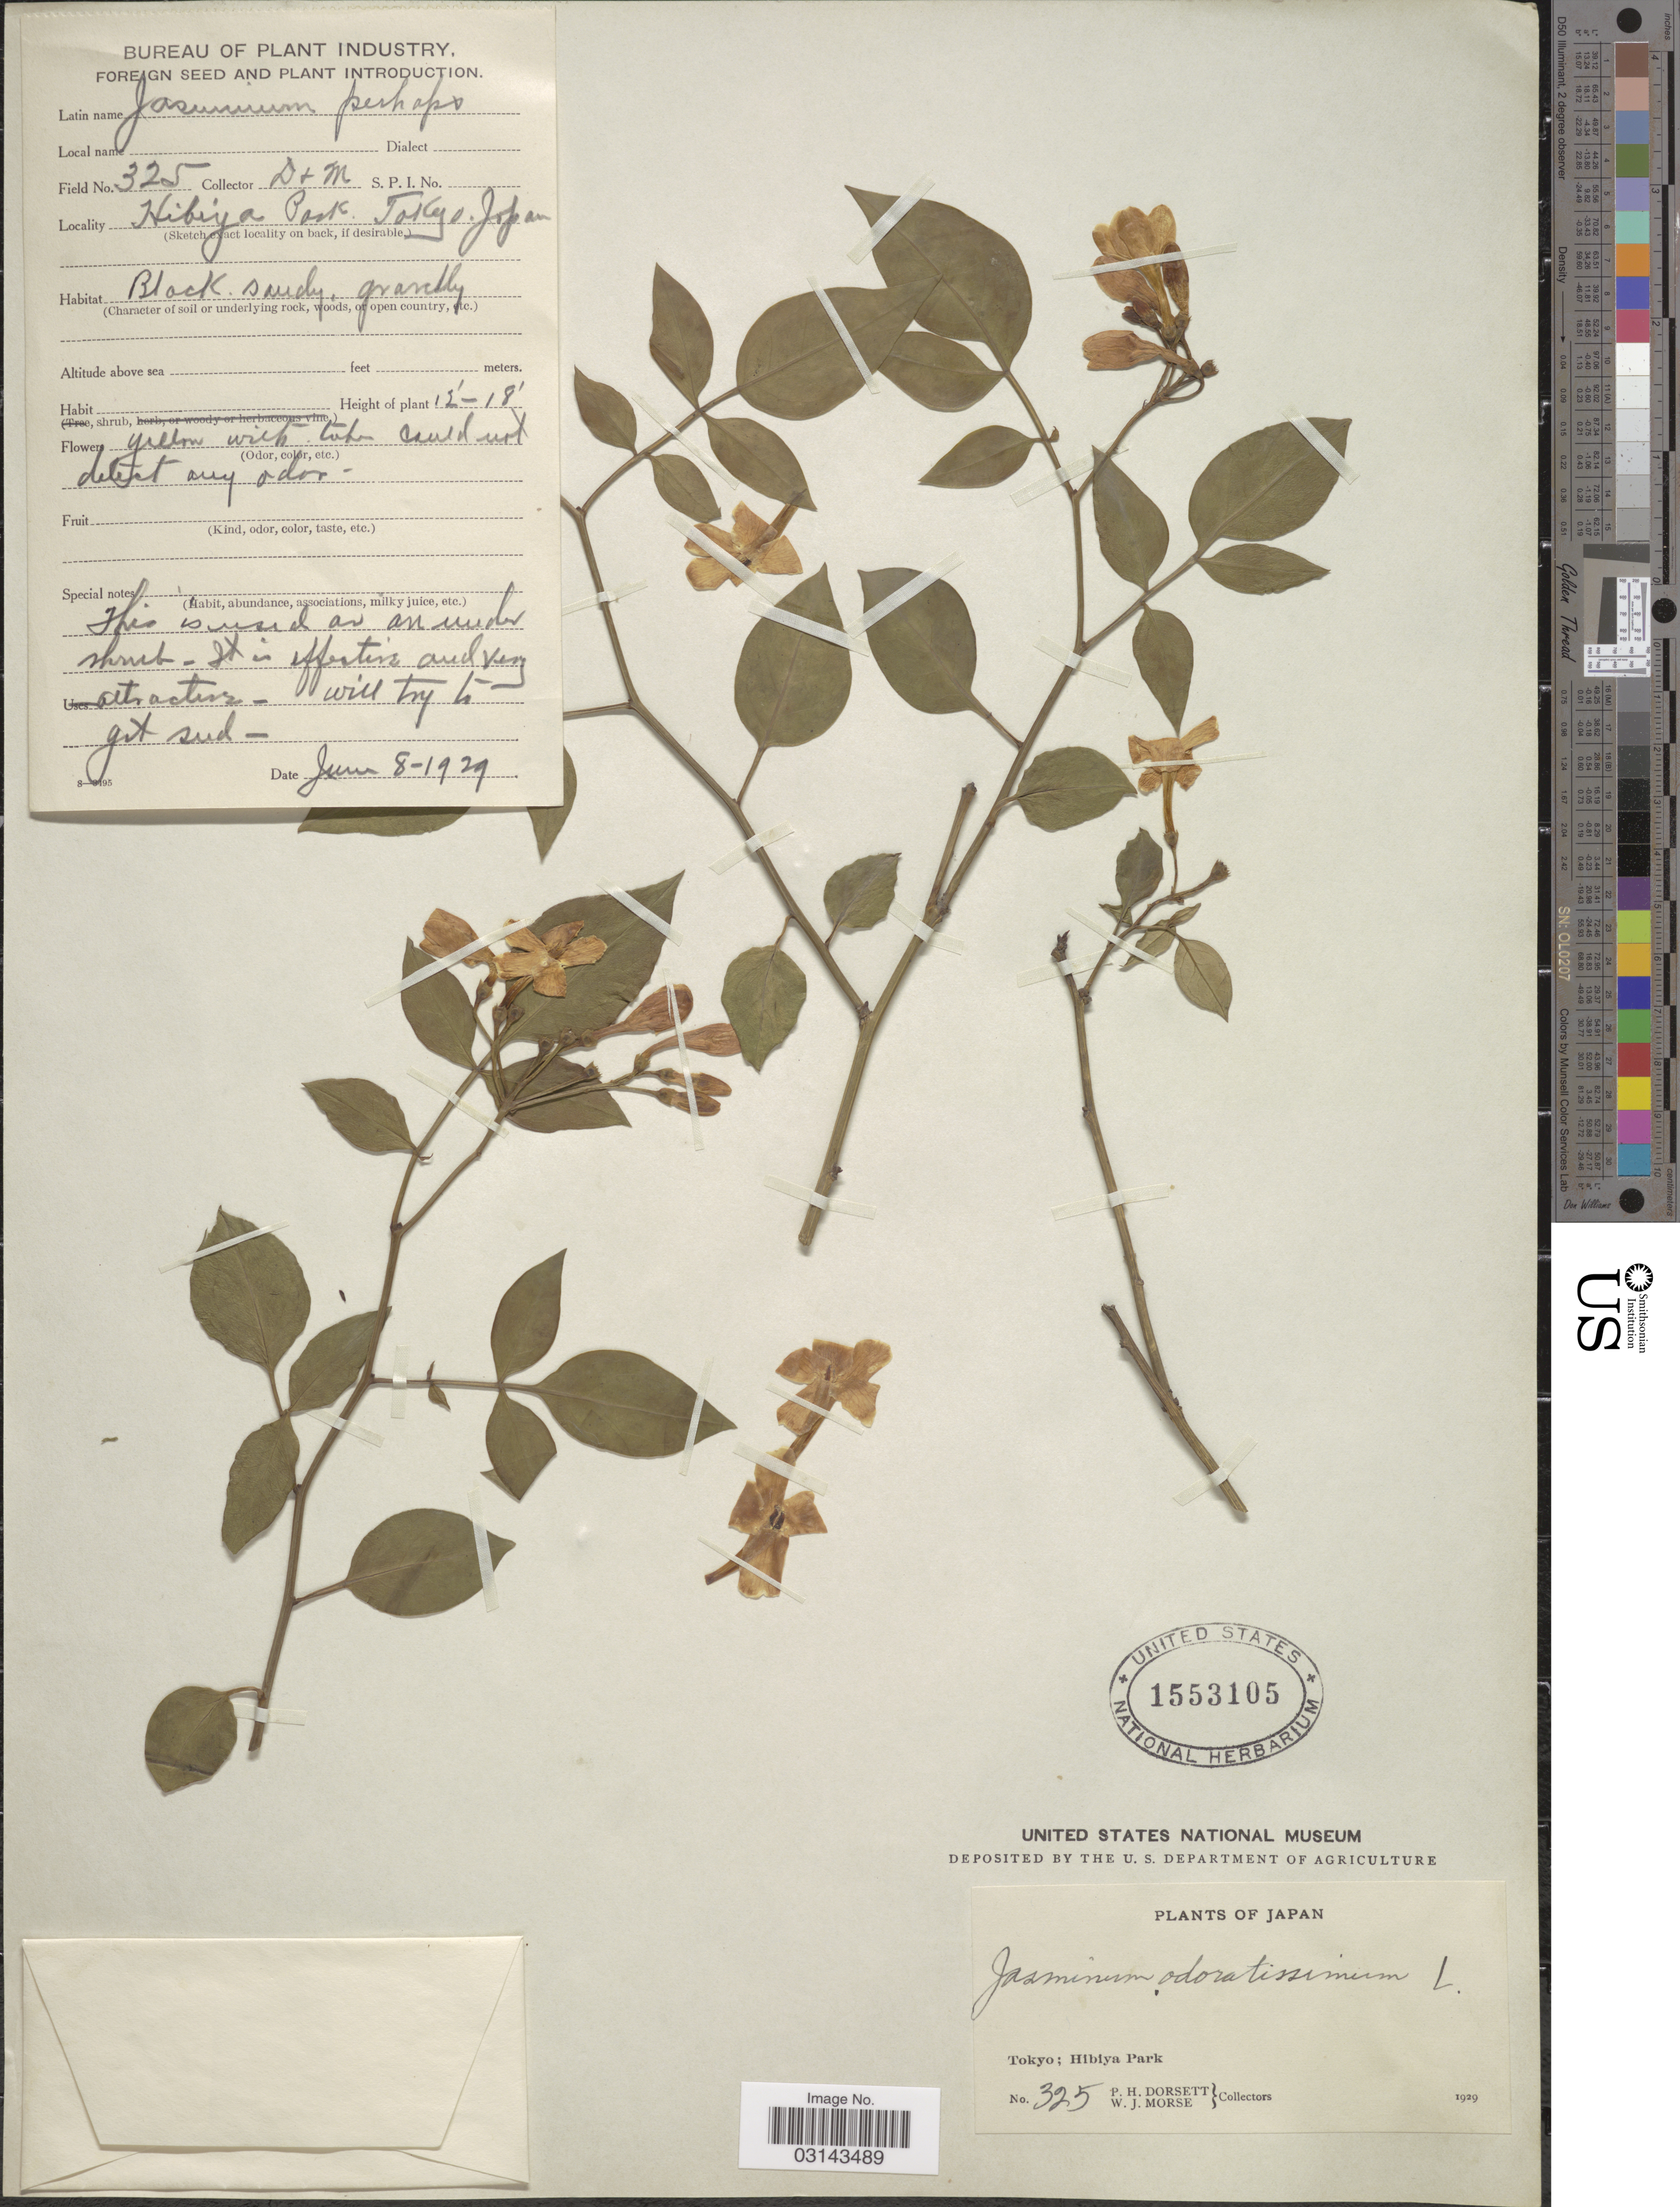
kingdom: Plantae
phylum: Tracheophyta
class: Magnoliopsida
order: Lamiales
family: Oleaceae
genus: Jasminum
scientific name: Jasminum odoratissimum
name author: L.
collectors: P. H. Dorsett & W. J. Morse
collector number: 325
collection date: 1929-06-08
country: Japan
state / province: Tokyo, Federal City of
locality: Hibiya Park.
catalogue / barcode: US 1553105